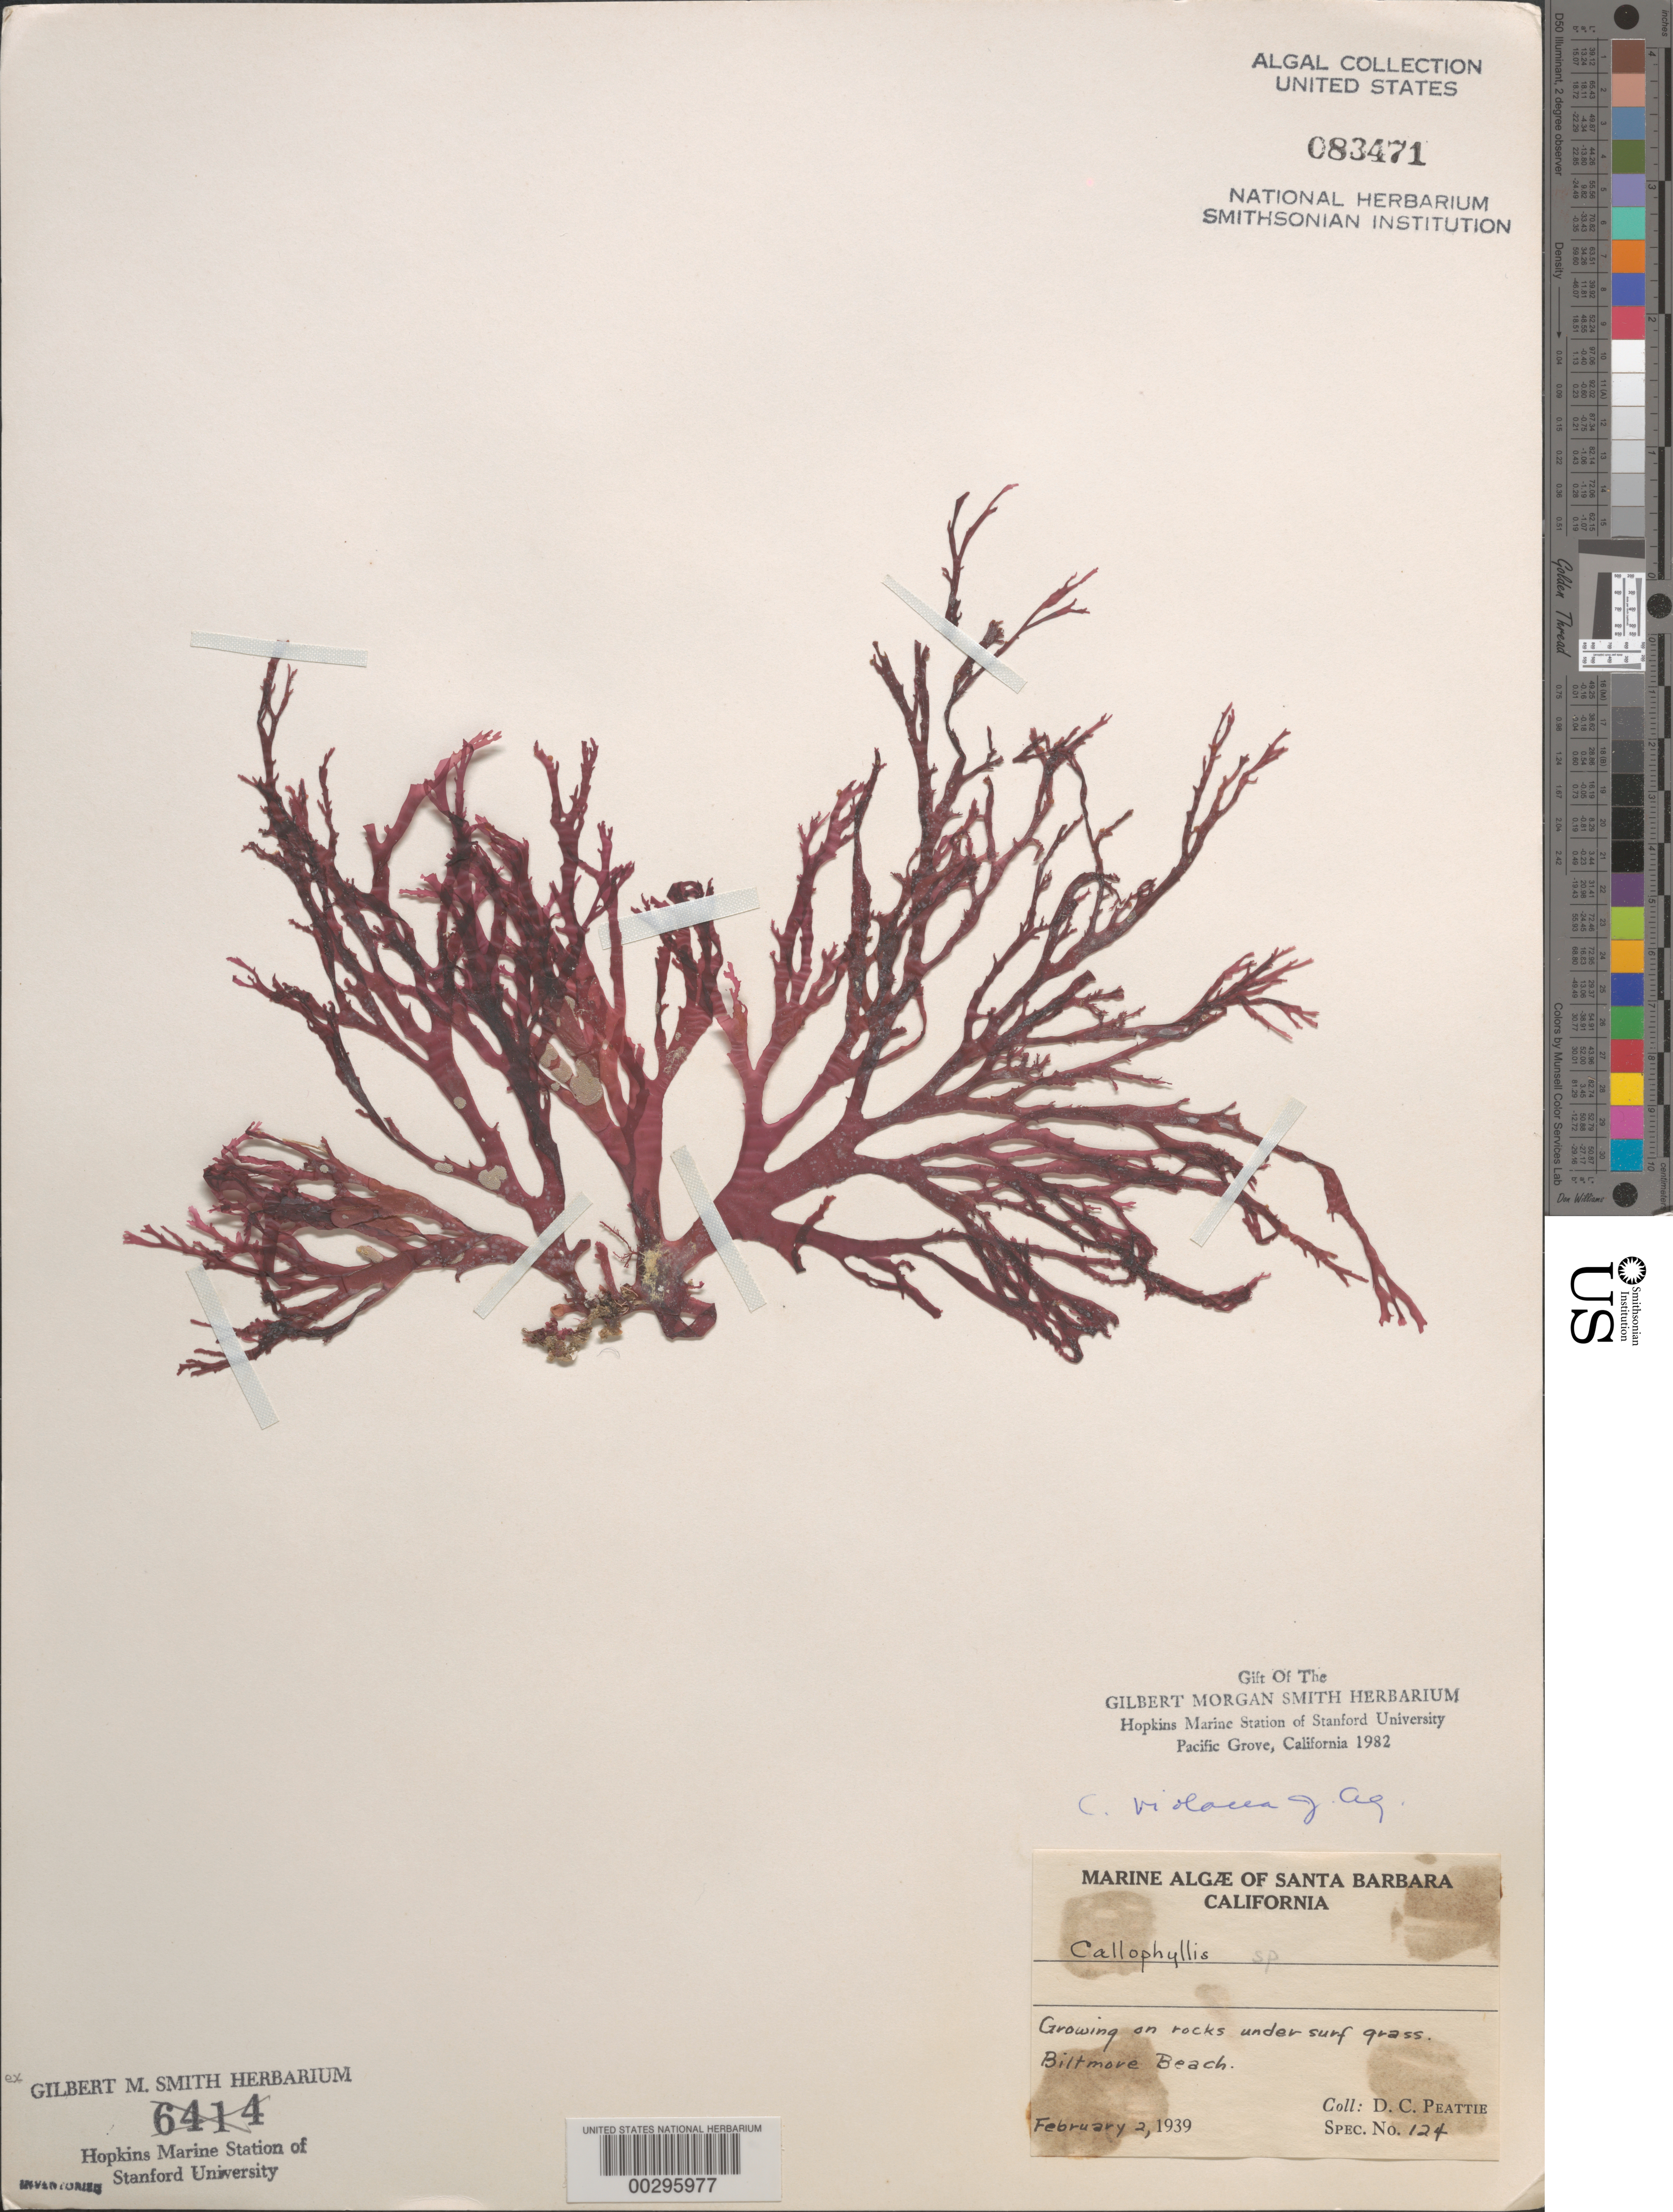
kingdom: Plantae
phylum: Rhodophyta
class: Florideophyceae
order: Gigartinales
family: Kallymeniaceae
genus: Callophyllis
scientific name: Callophyllis violacea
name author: J. Agardh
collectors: D. Peattie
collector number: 124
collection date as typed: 02 Feb 1939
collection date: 1939-02-02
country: United States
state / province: California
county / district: Santa Barbara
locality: Biltmore Beach, Santa Barbara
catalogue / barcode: US 83471